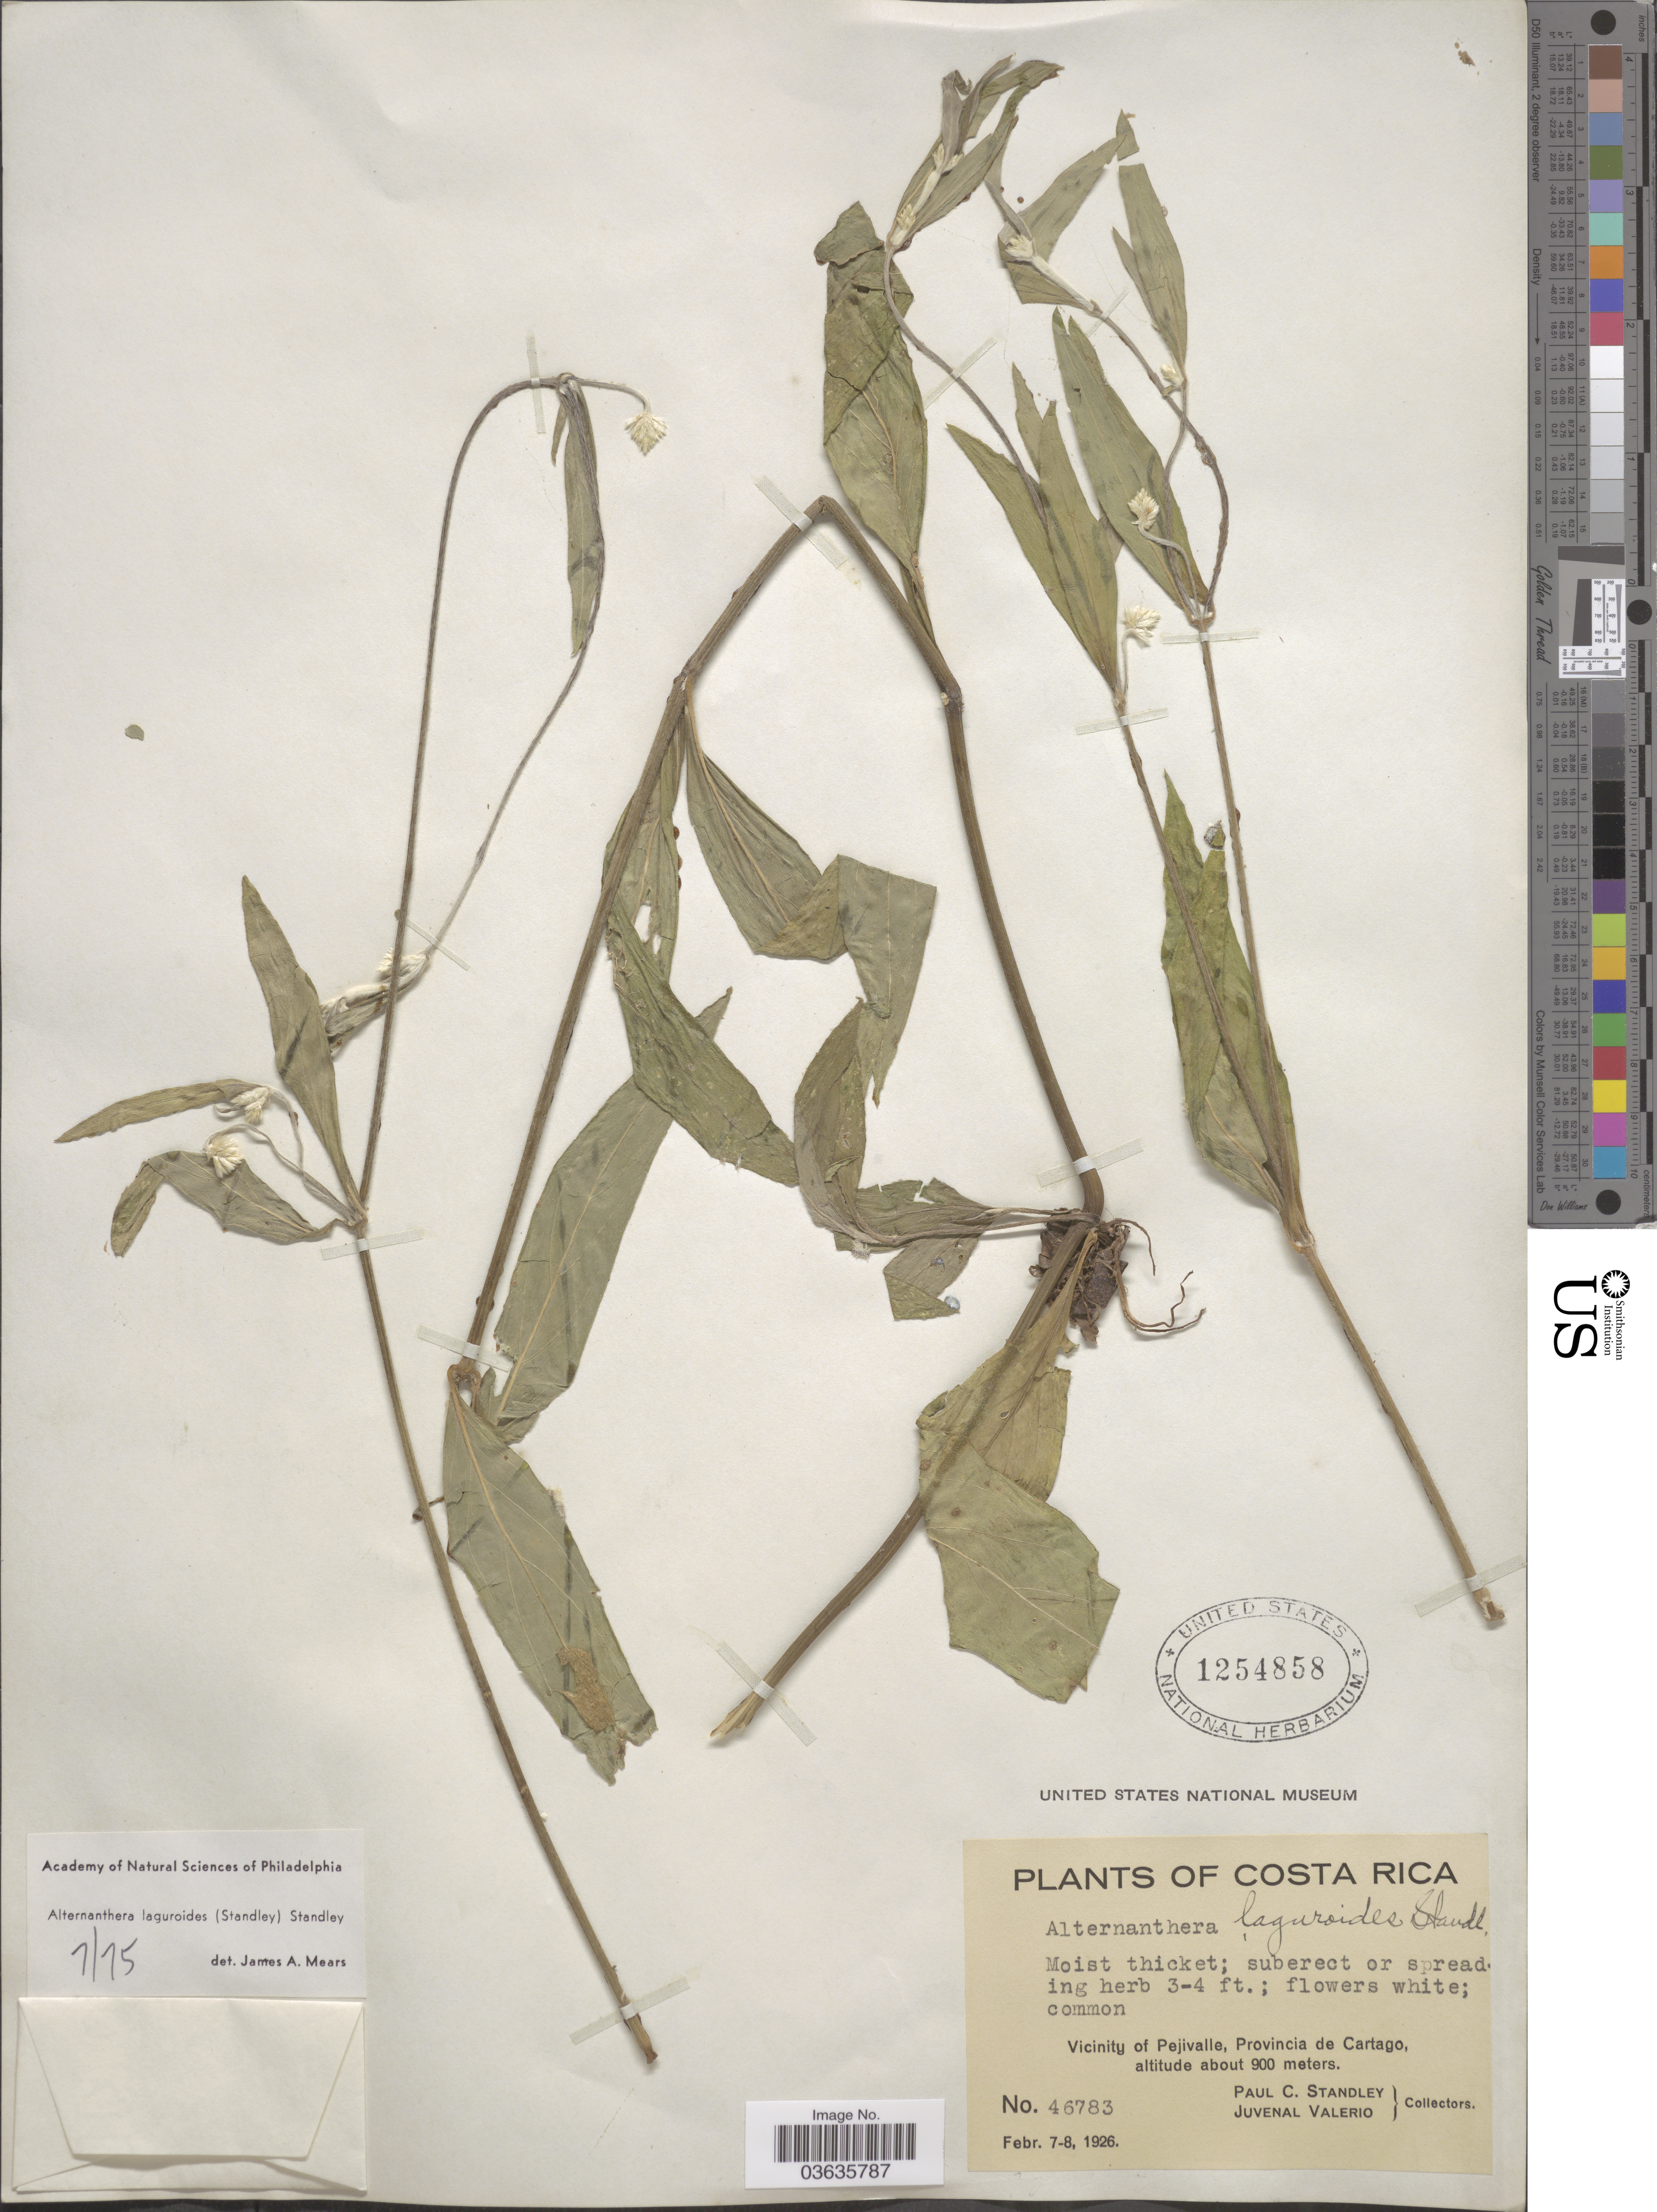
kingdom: Plantae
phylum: Tracheophyta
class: Magnoliopsida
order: Caryophyllales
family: Amaranthaceae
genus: Alternanthera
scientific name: Alternanthera laguroides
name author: (Standl.) Standl.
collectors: P. C. Standley & J. Valerio R.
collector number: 46783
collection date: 1926-02-07/1926-02-08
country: Costa Rica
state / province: Cartago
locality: Vicinity of Pejivalle.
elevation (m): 900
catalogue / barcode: US 1254858